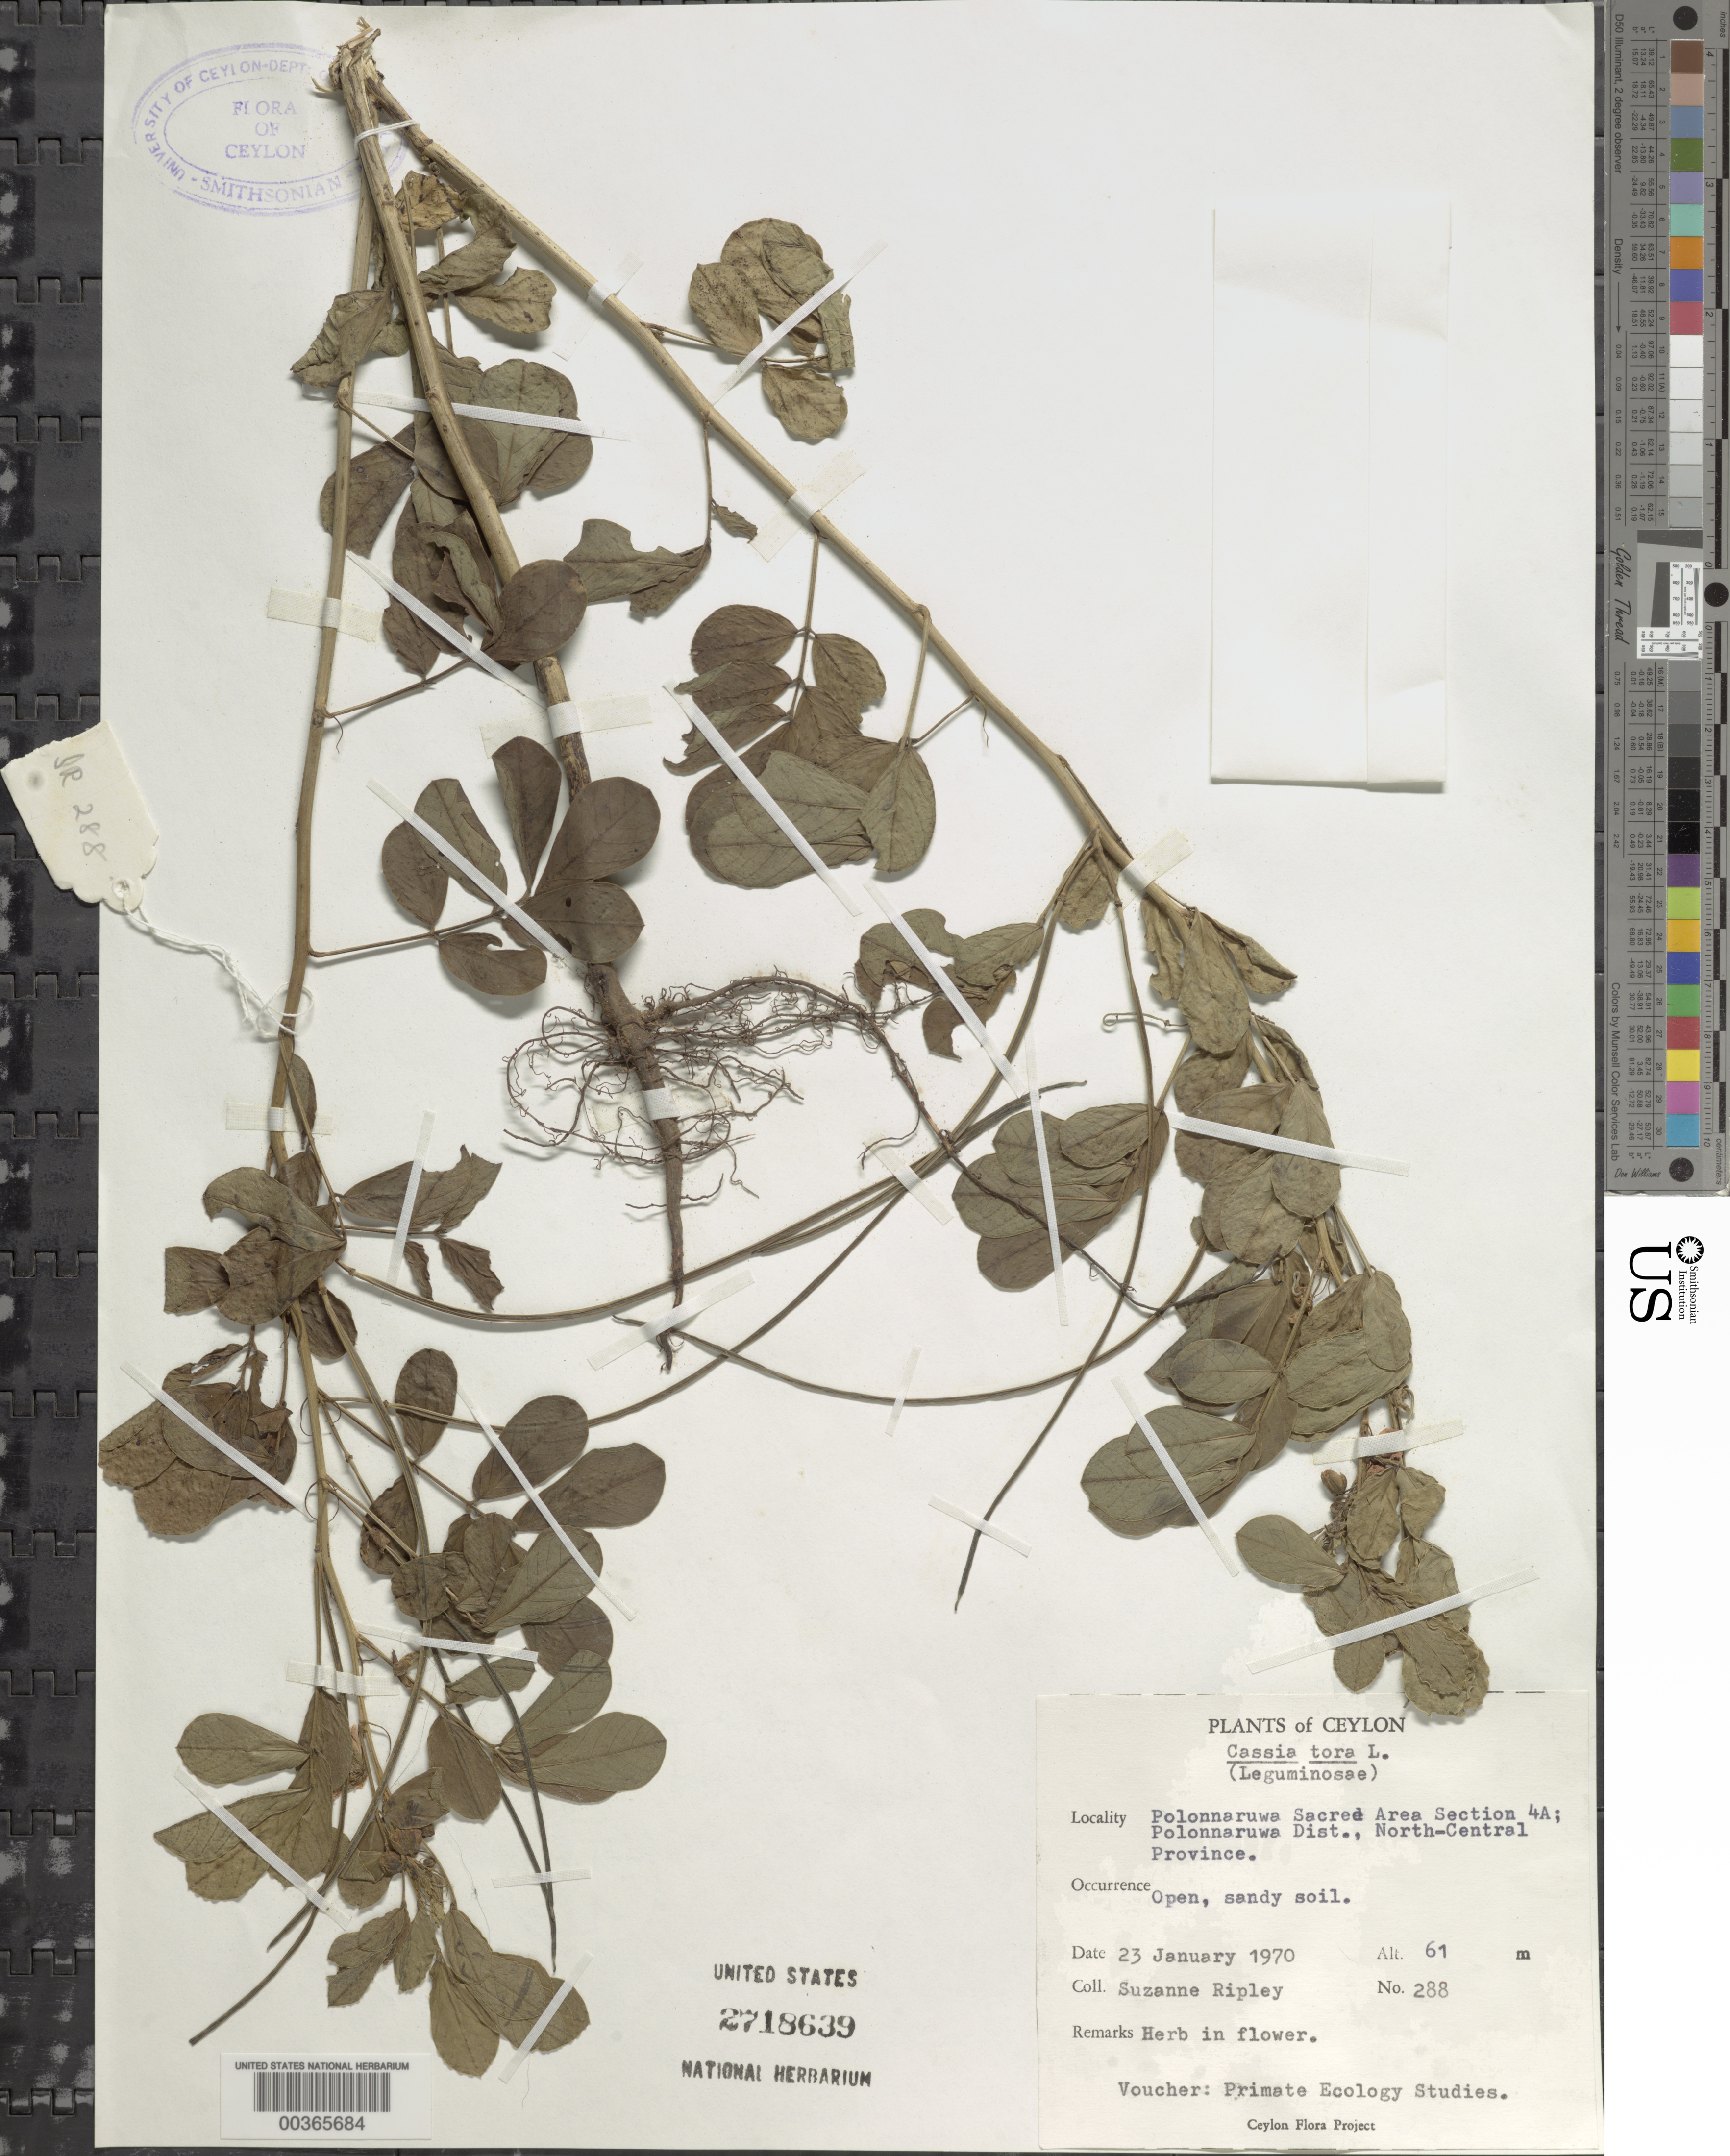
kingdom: Plantae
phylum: Tracheophyta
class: Magnoliopsida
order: Fabales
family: Fabaceae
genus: Senna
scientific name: Senna obtusifolia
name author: (L.) H.S. Irwin & Barneby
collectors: S. Ripley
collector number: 288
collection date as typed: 23 Jan 1970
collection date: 1970-01-23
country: Sri Lanka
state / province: North Central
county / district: Polonnaruwa Dist.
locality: Polonnaruwa sacred area section 4a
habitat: Open, sandy soil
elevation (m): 61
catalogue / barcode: US 2718639